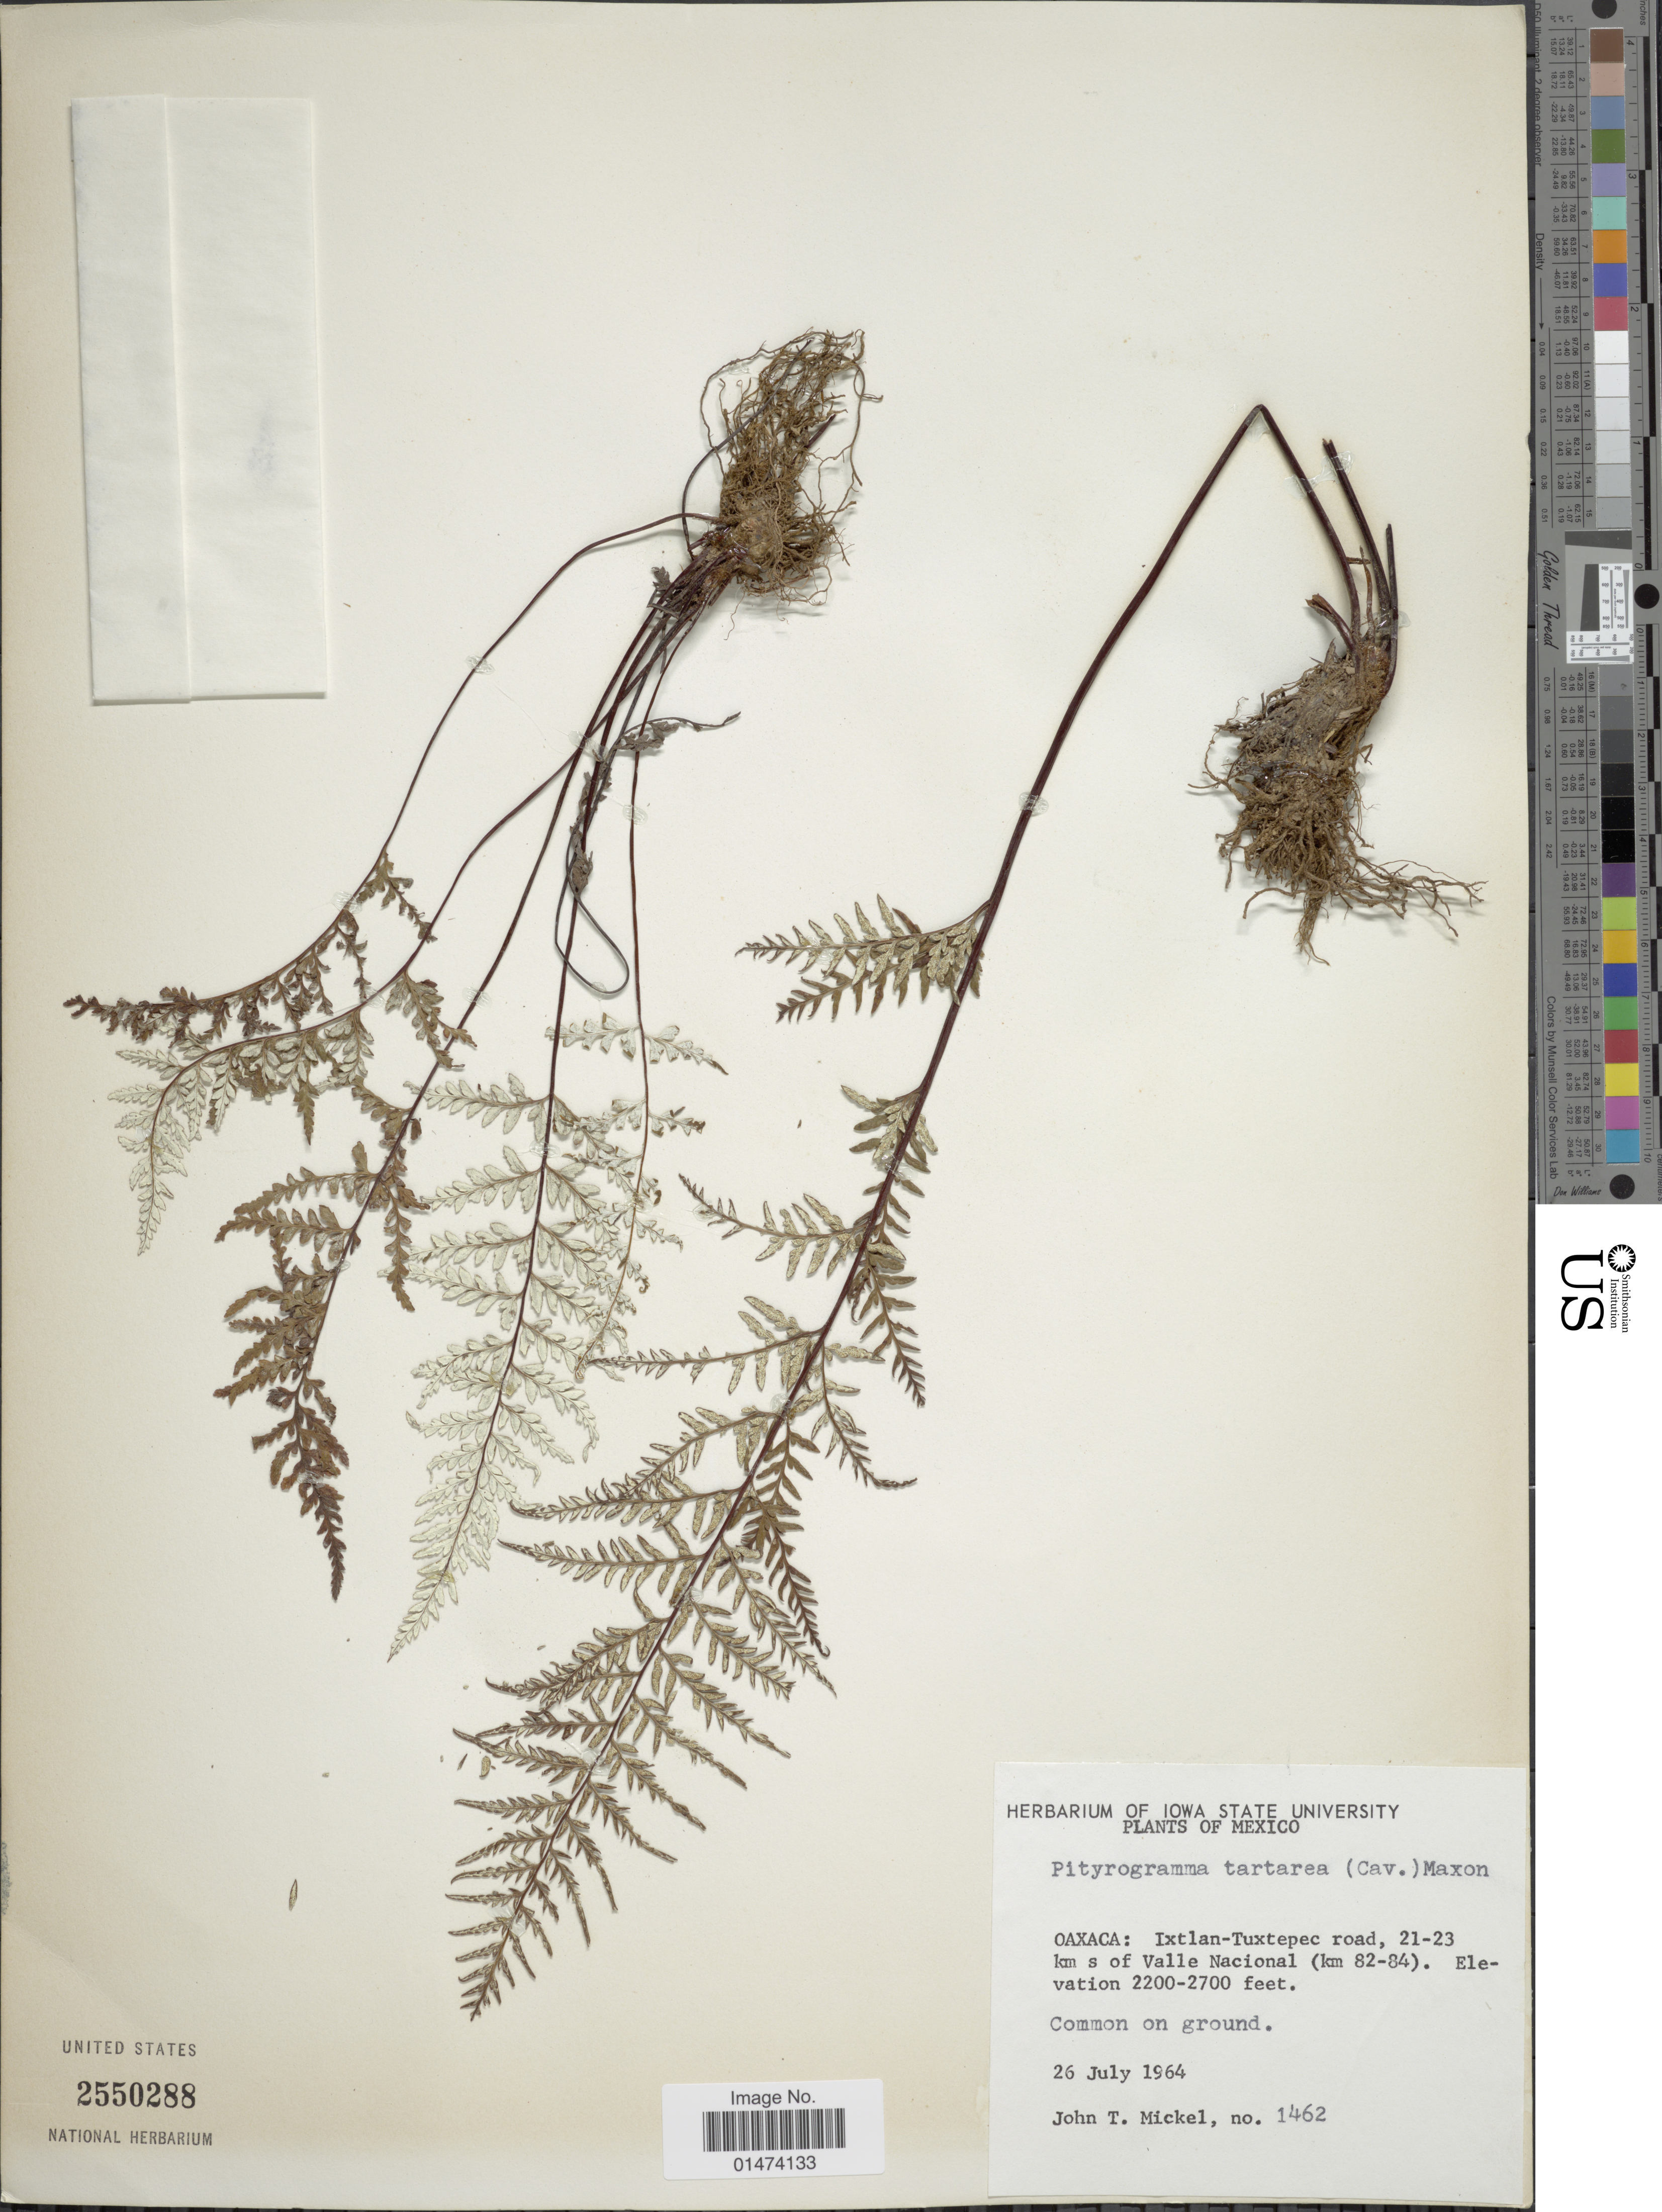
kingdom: Plantae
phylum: Tracheophyta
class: Polypodiopsida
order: Polypodiales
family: Pteridaceae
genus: Pityrogramma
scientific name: Pityrogramma tartarea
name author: (Cav.) Maxon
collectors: J. T. Mickel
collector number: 1462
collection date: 1964-07-26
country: Mexico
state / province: Oaxaca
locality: Ixtlan-Tuxtepec road, 21-23 km s of Valle Nacional (km 82-84)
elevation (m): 671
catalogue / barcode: US 2550288